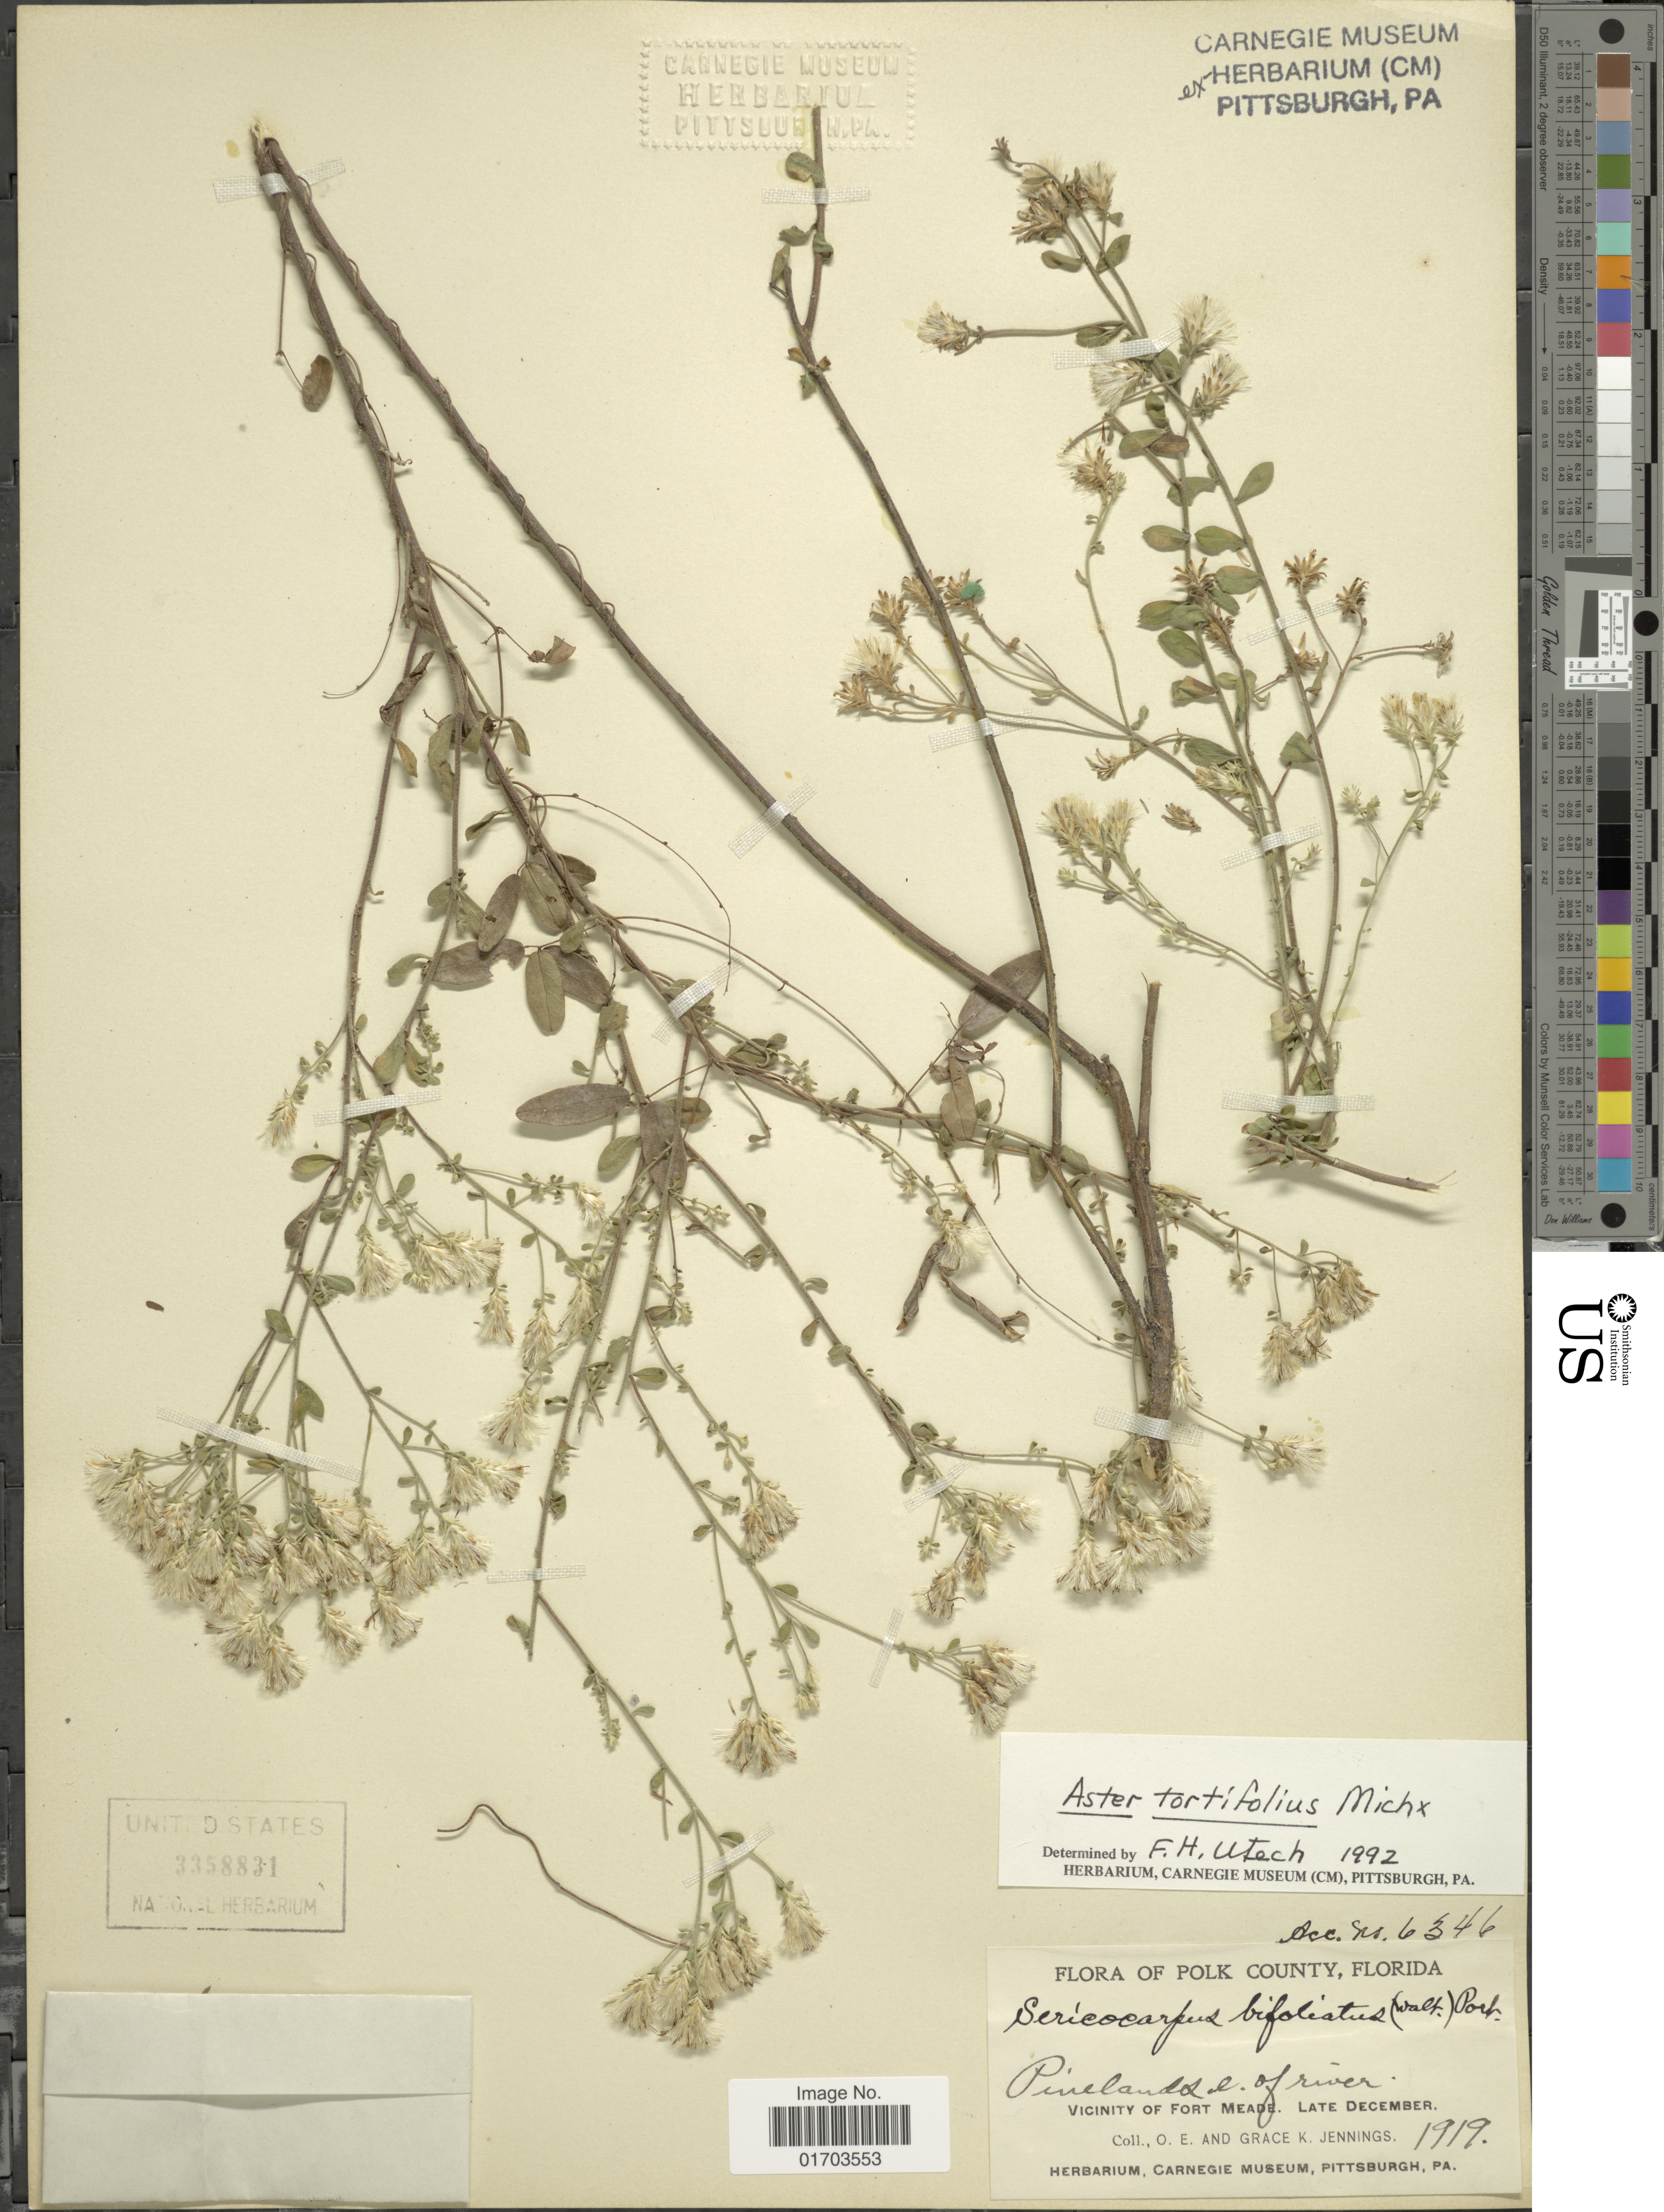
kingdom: Plantae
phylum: Tracheophyta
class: Magnoliopsida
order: Asterales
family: Asteraceae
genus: Sericocarpus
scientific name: Sericocarpus tortifolius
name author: (Michx.) Nees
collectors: O. E. Jennings & G. K. Jennings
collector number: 1919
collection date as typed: Late December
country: United States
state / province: Florida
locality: Polk County, Florida. Pinelands e. of river. Vicinity of Fort Meade.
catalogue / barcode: US 3358831